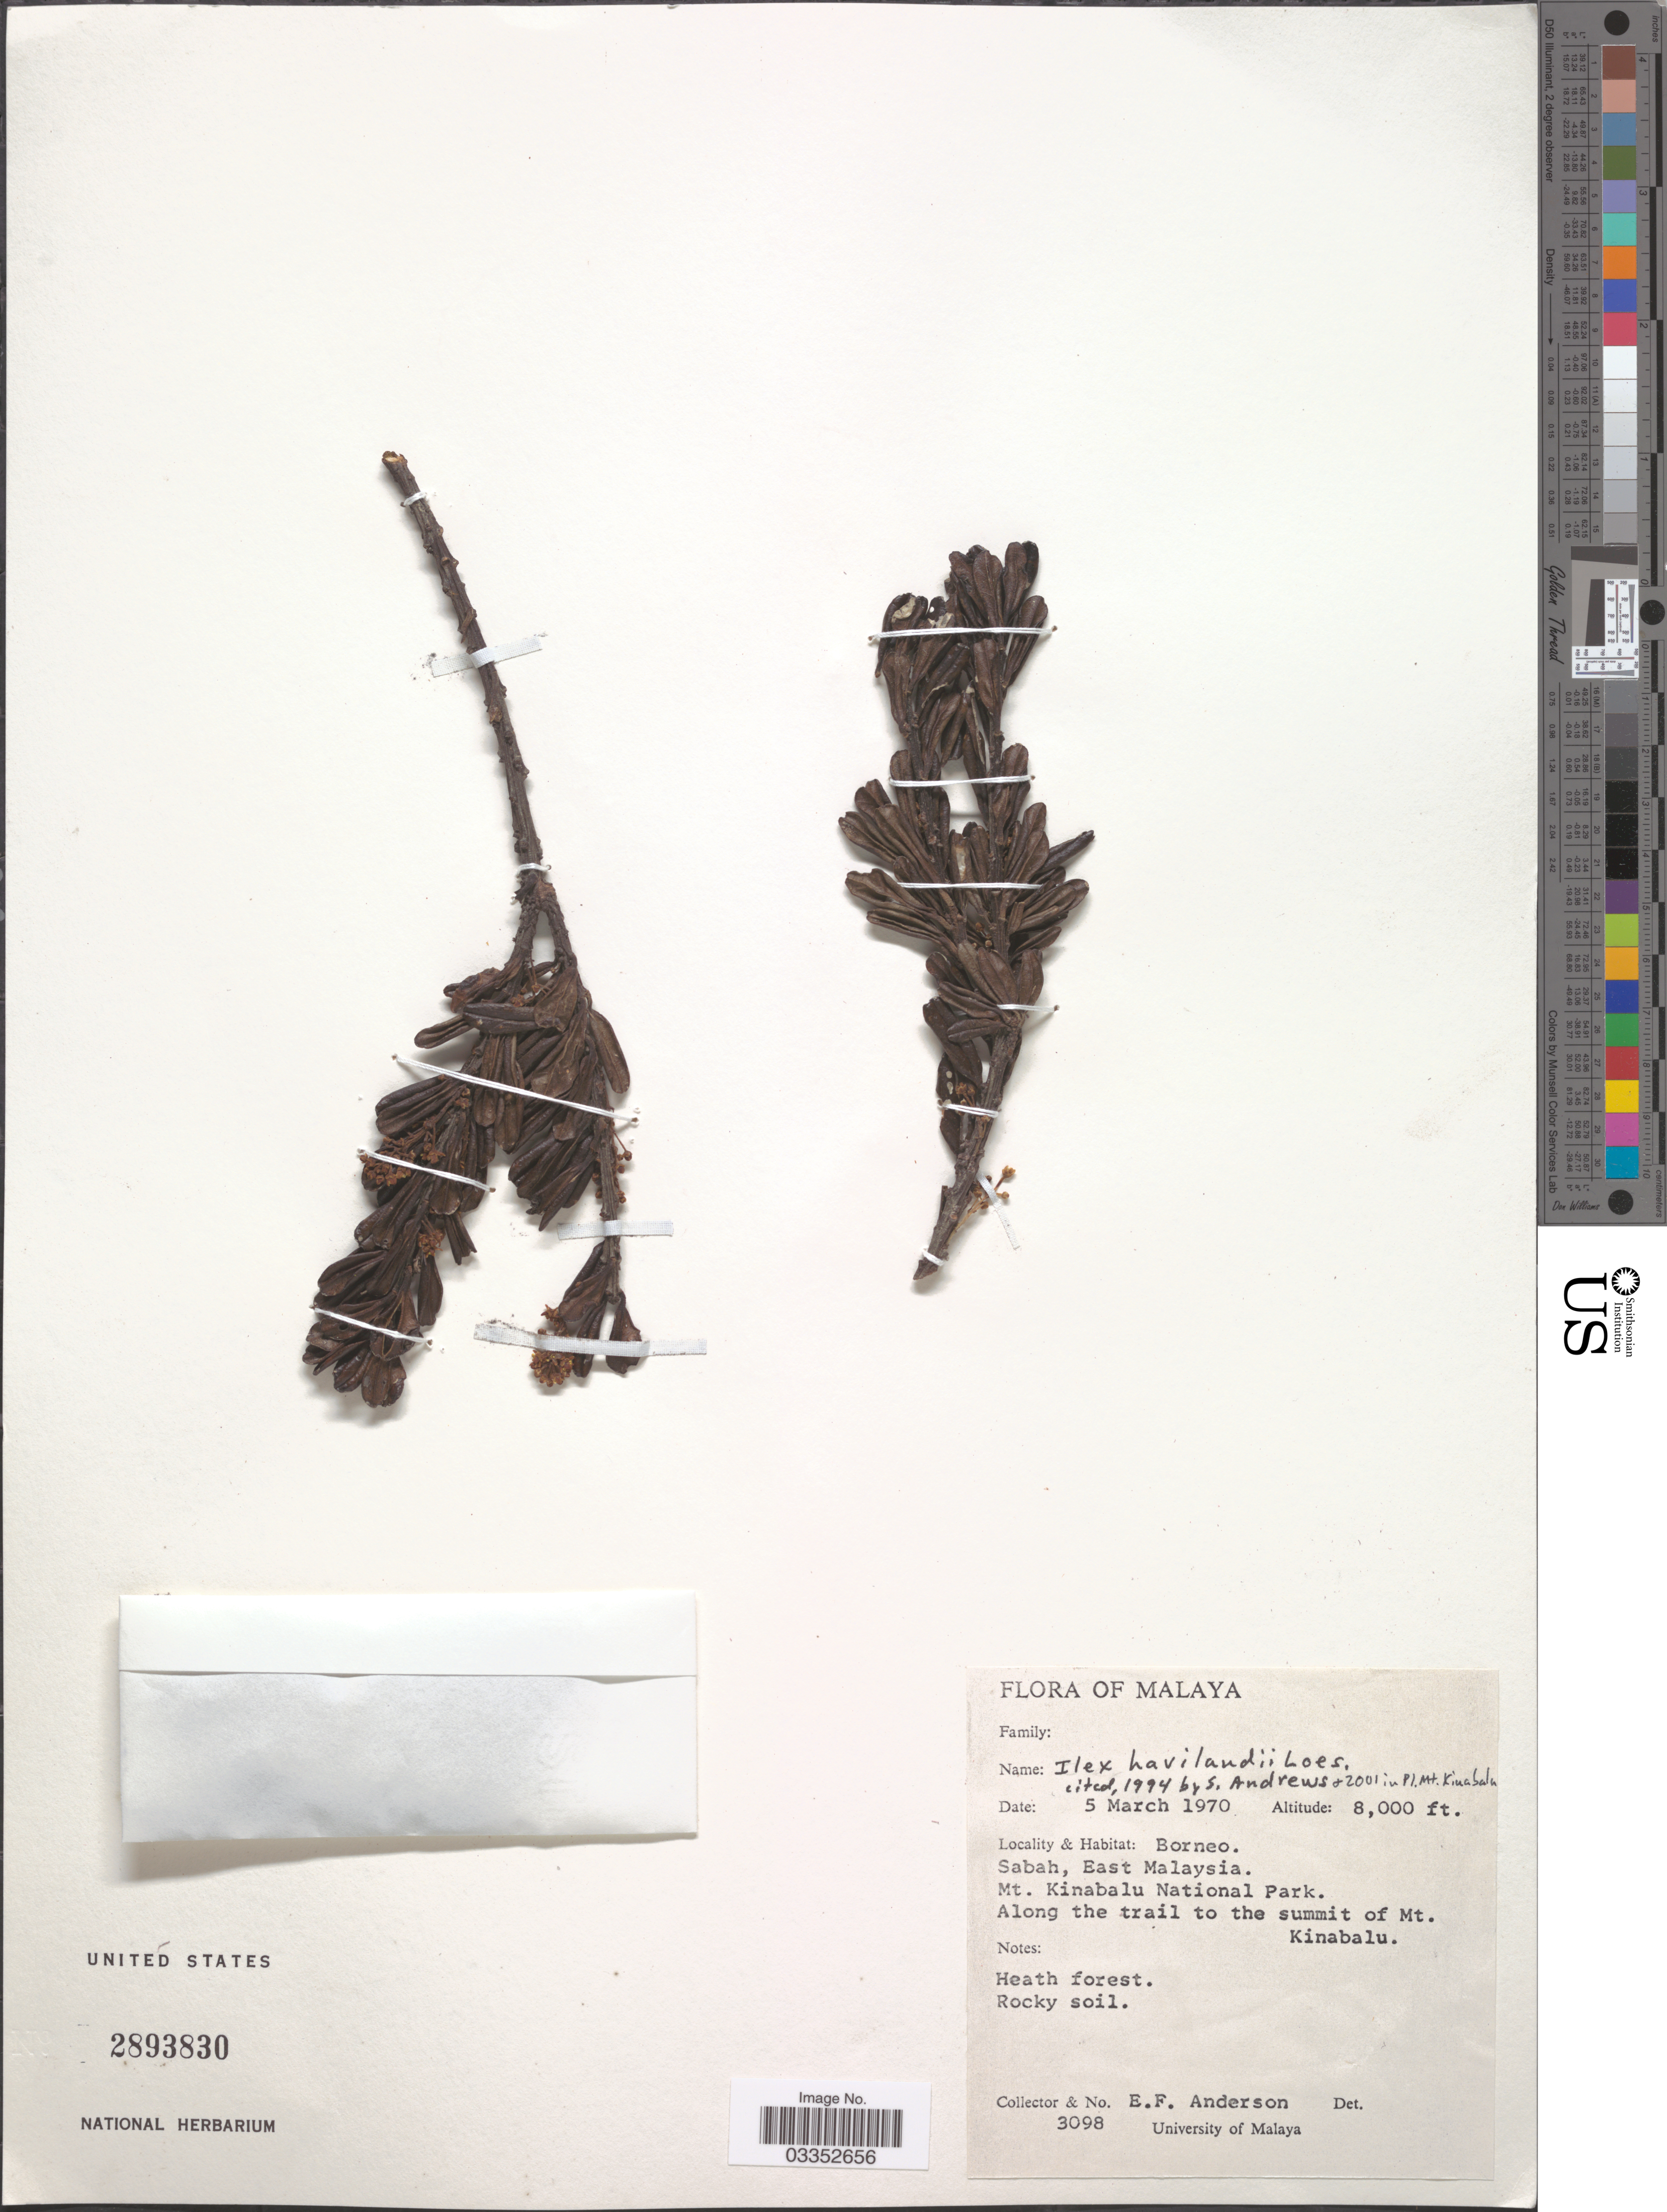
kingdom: Plantae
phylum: Tracheophyta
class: Magnoliopsida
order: Aquifoliales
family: Aquifoliaceae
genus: Ilex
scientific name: Ilex havilandii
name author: Loes.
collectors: E. F. Anderson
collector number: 3098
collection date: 1970-03-05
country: Malaysia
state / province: Sabah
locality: Malaya. Borneo. Sabah, East Malaysia. Mt. Kinabalu National Park. Along the trail to the summit of Mt. Kinabalu.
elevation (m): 2438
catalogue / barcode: US 2893830